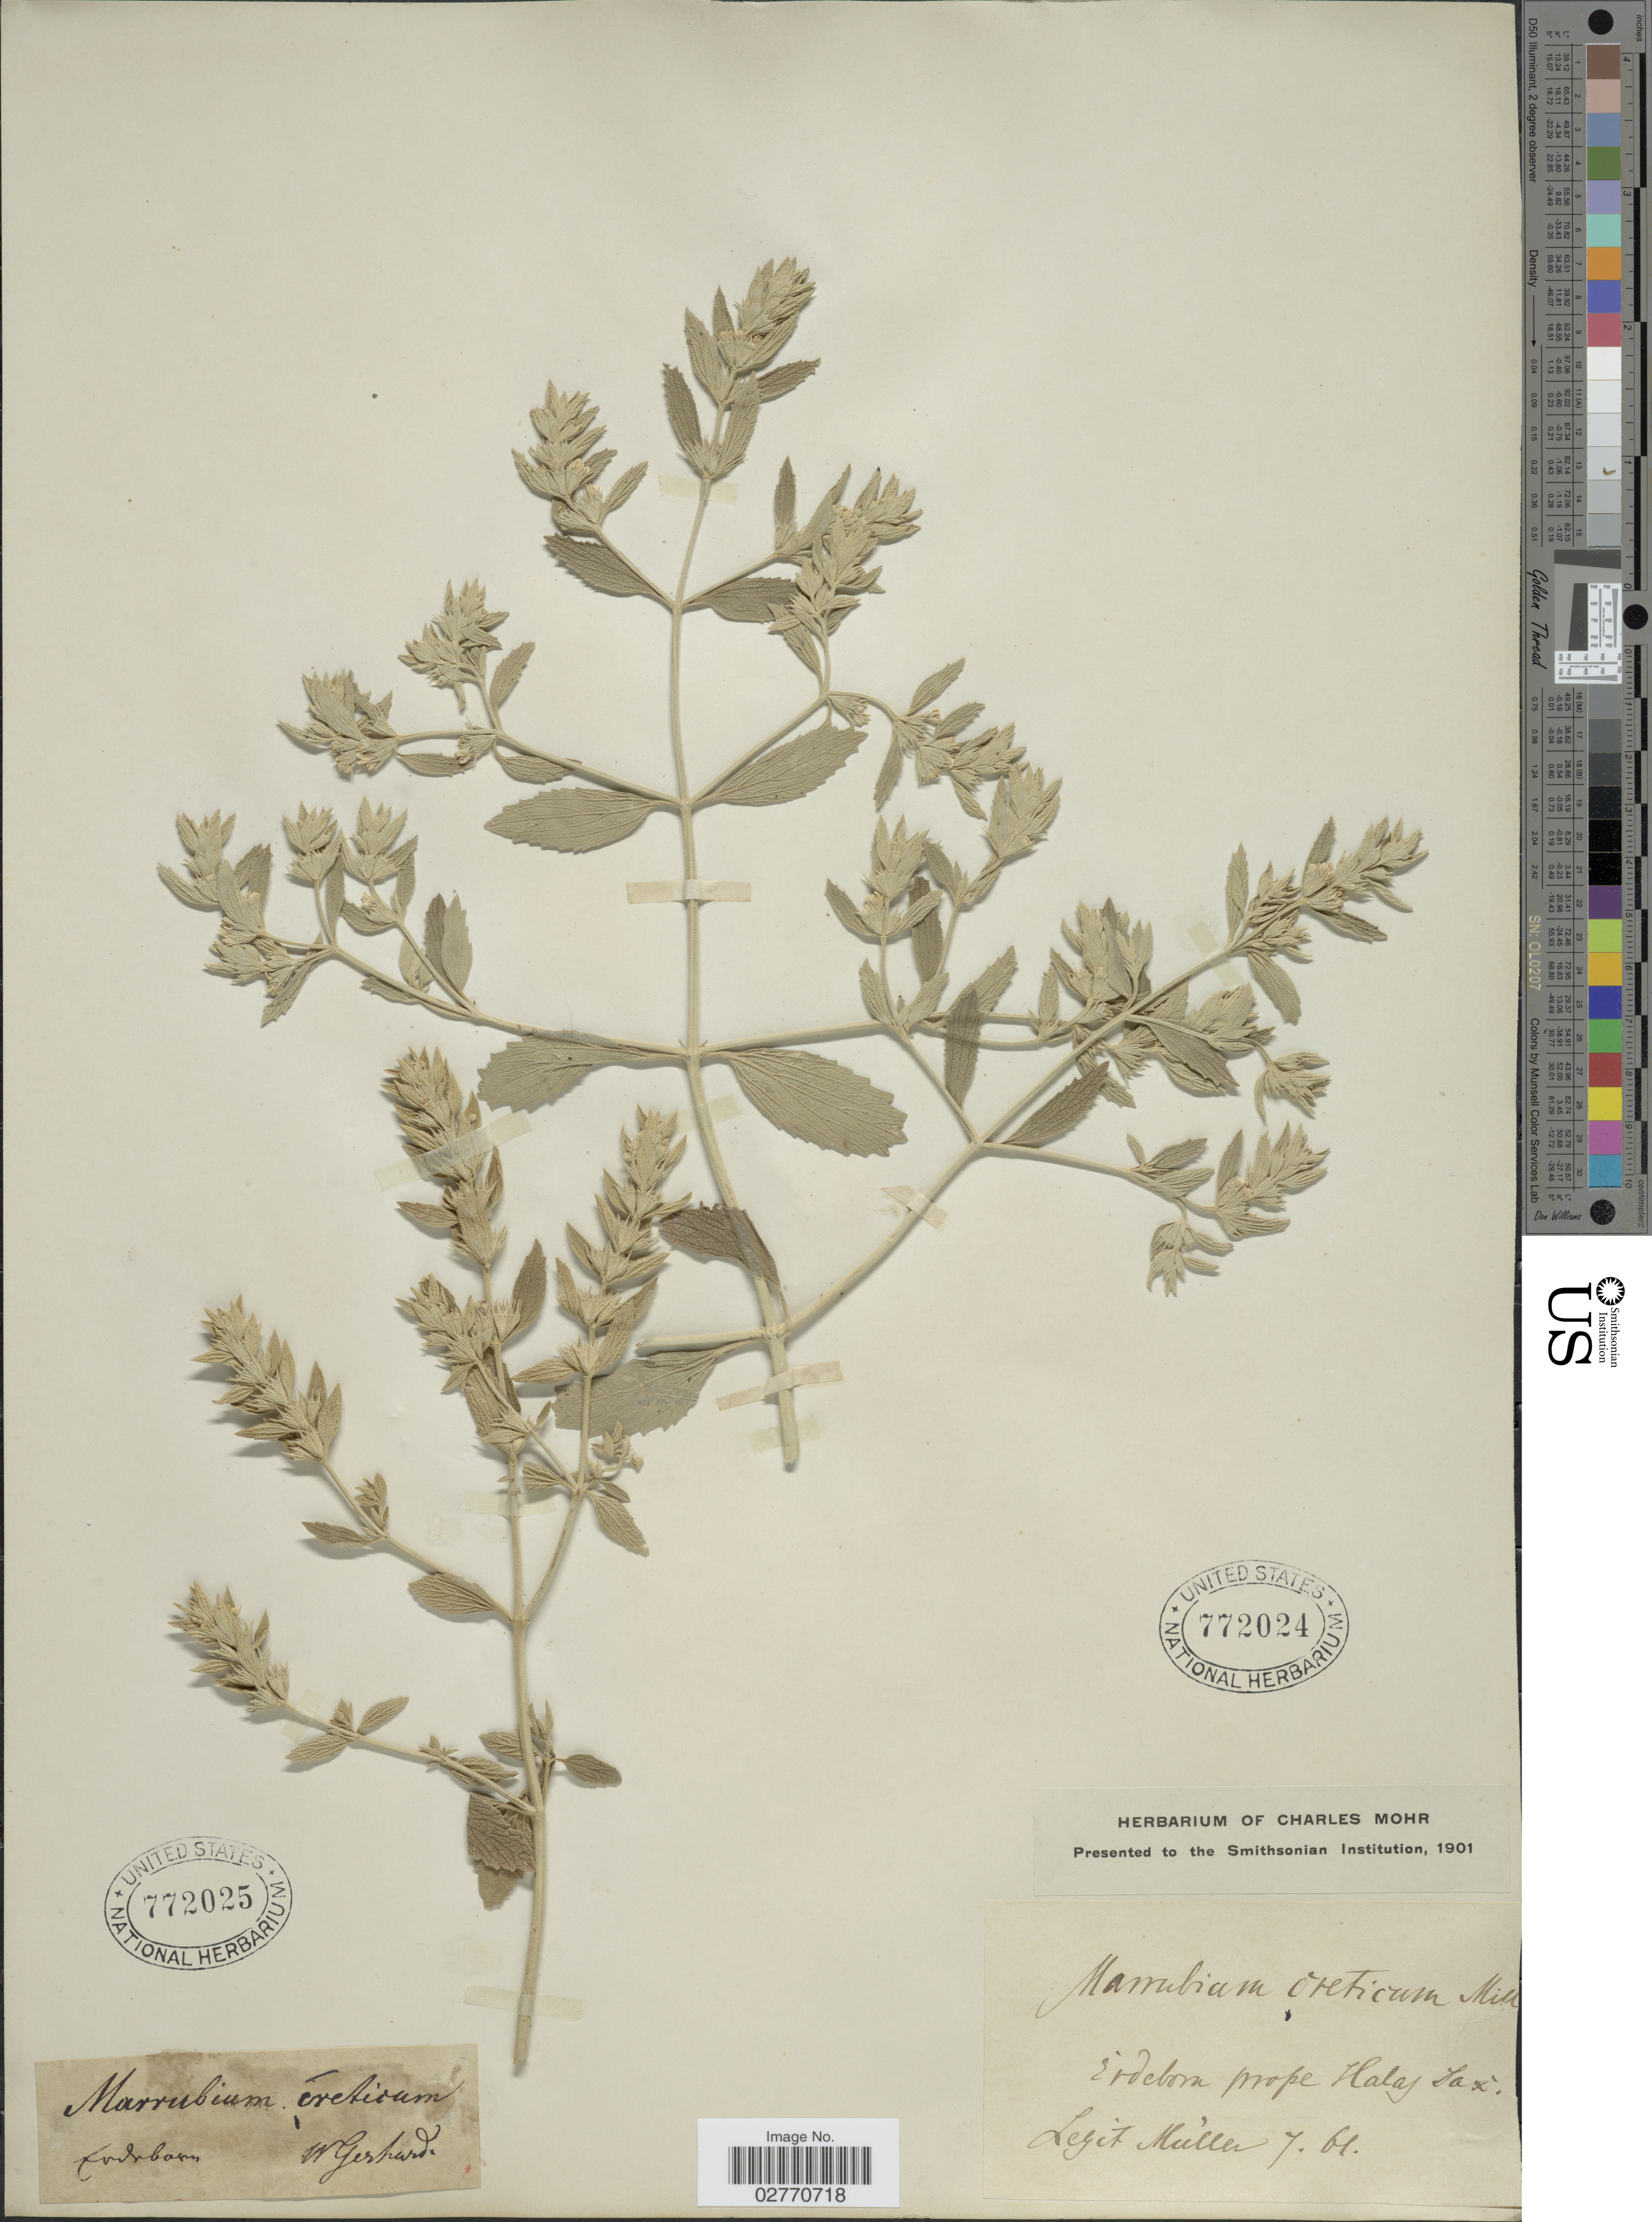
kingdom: Plantae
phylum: Tracheophyta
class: Magnoliopsida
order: Lamiales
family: Lamiaceae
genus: Marrubium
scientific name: Marrubium creticum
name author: Mill.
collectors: W. Gerhard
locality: Andobam [interpreted]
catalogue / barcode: US 772025